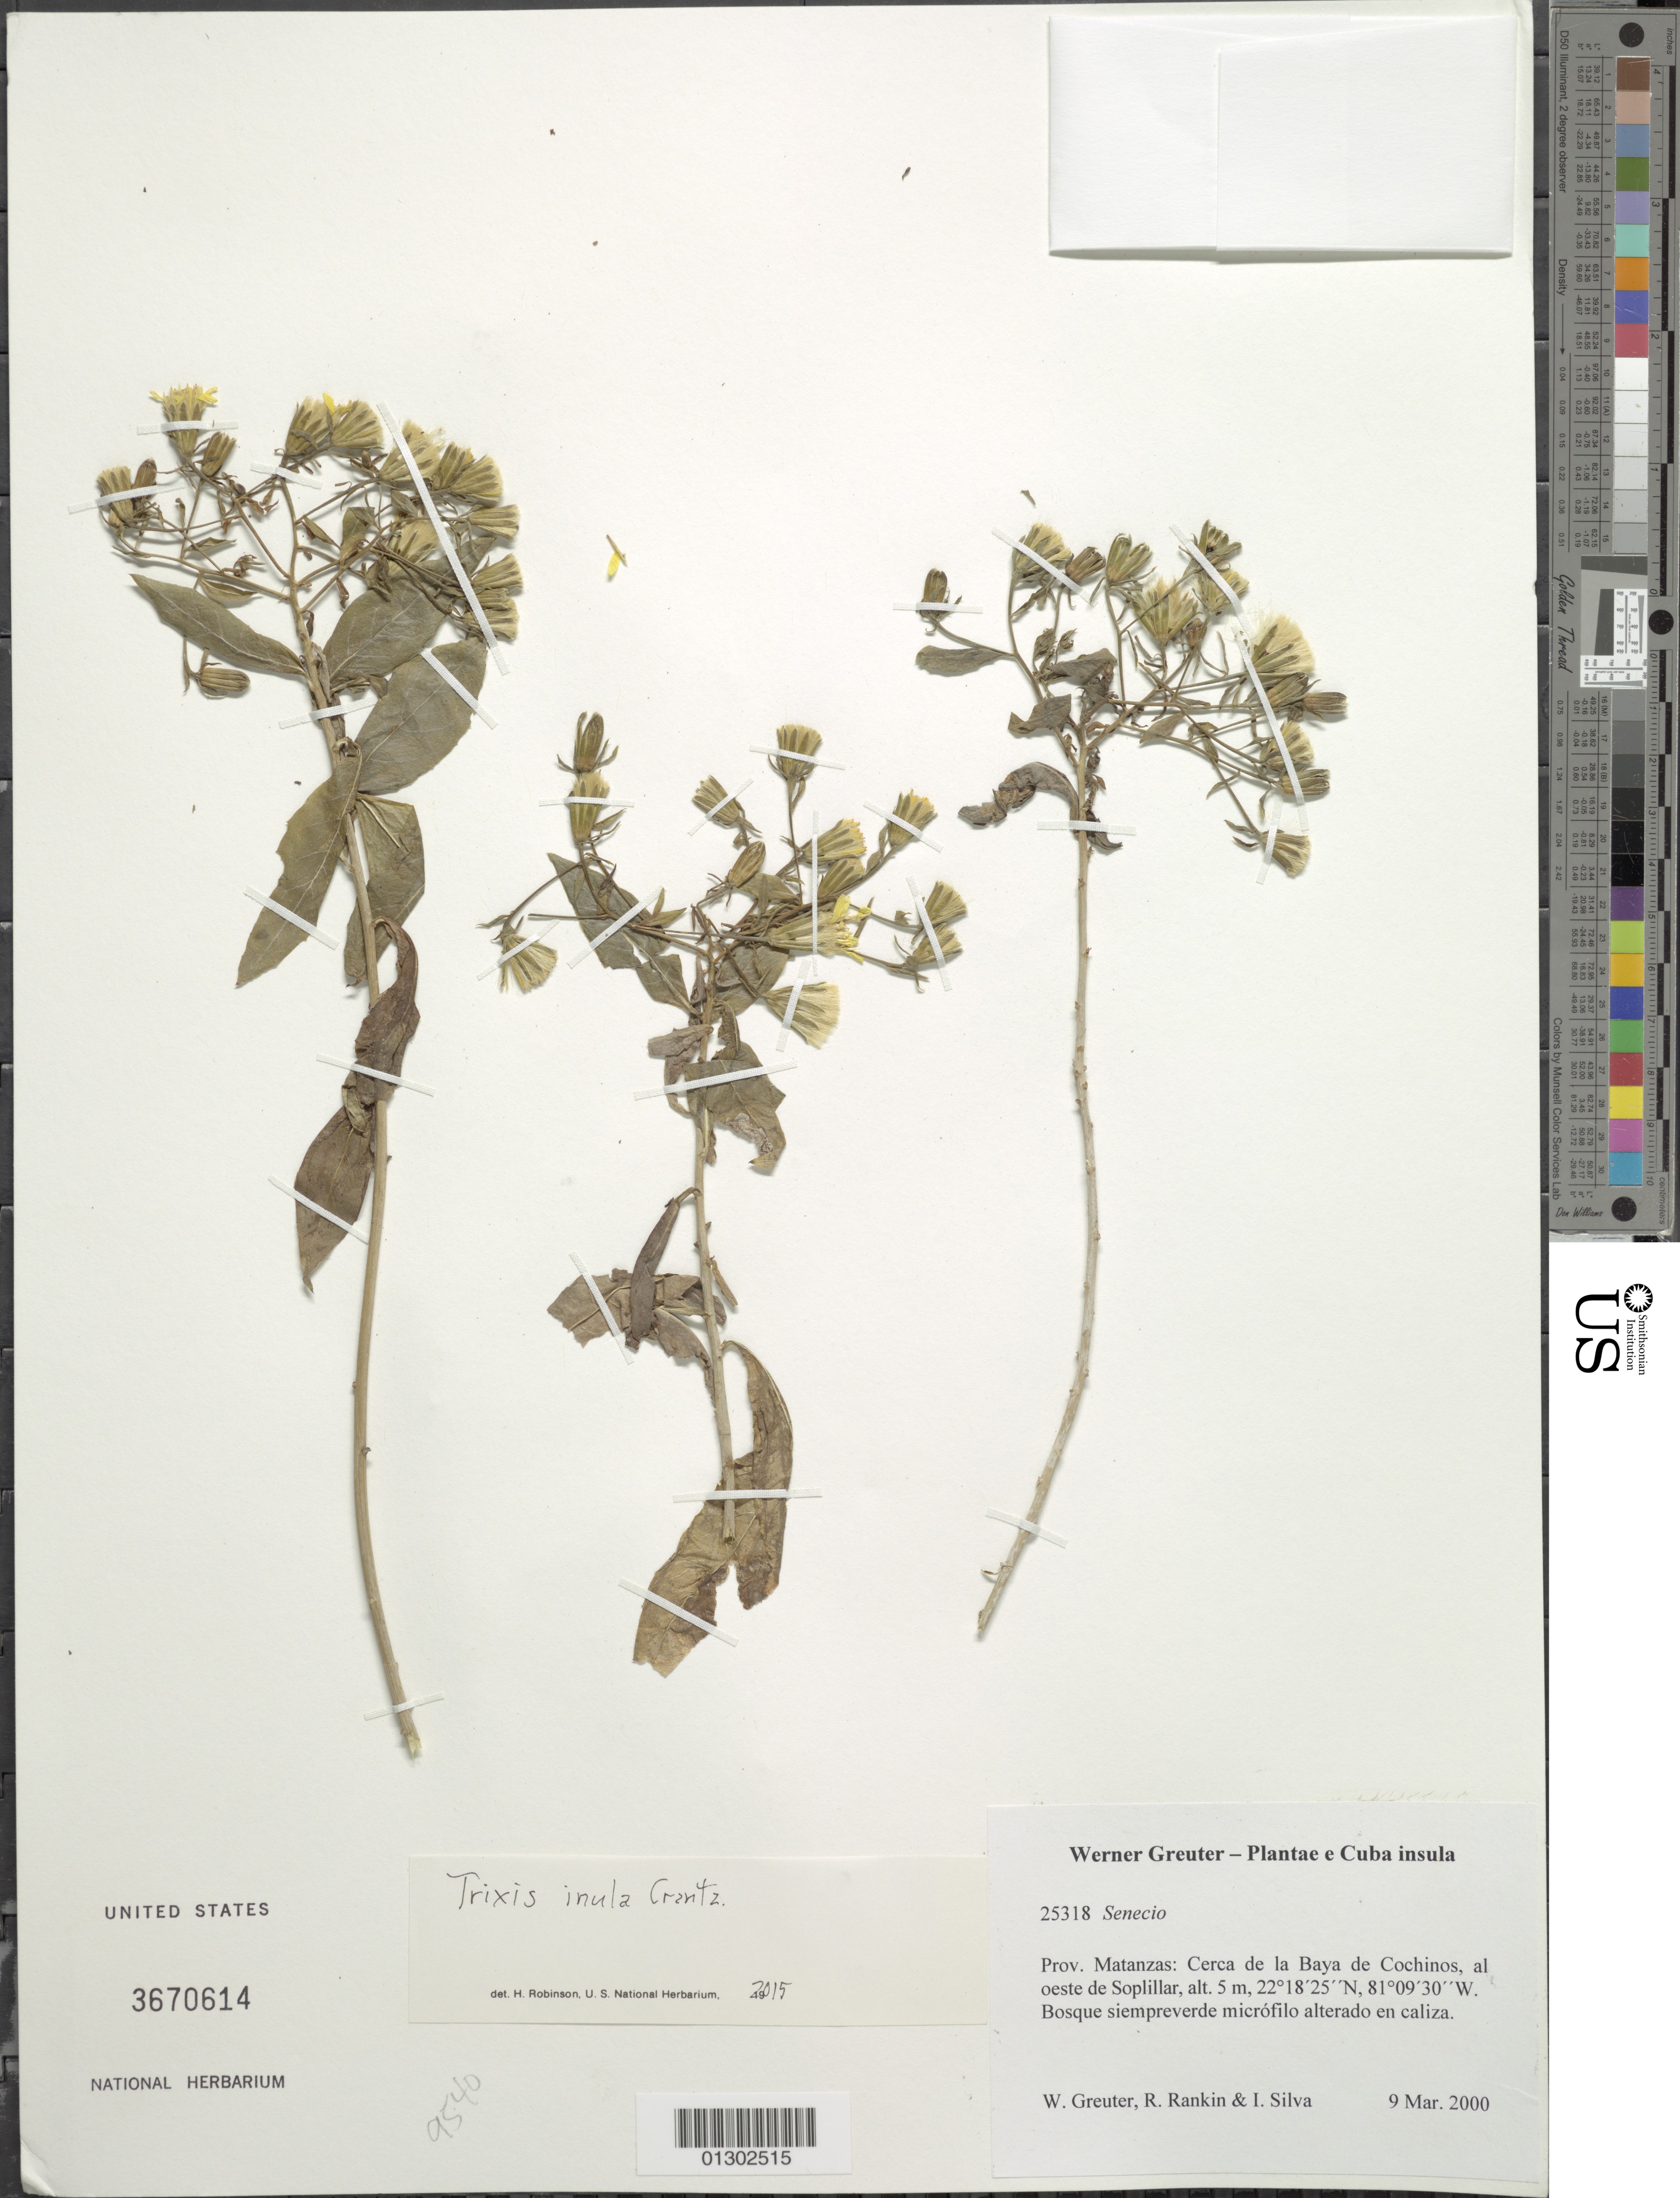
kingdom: Plantae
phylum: Tracheophyta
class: Magnoliopsida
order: Asterales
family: Asteraceae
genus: Trixis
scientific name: Trixis inula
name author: Crantz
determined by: Robinson, H. E., (US), Smithsonian Institution - National Museum of Natural History (UNITED STATES)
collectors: W. R. Greuter, R. Rankin Rodriguez & I. Silva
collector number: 25318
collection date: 2000-03-09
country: Cuba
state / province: Matanzas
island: Cuba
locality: Cerca de la Baya de Cochinos, al oeste de Soplillar.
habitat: Bosque siempreverde micrófilo alterado en caliza.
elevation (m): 5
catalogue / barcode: US 3670614